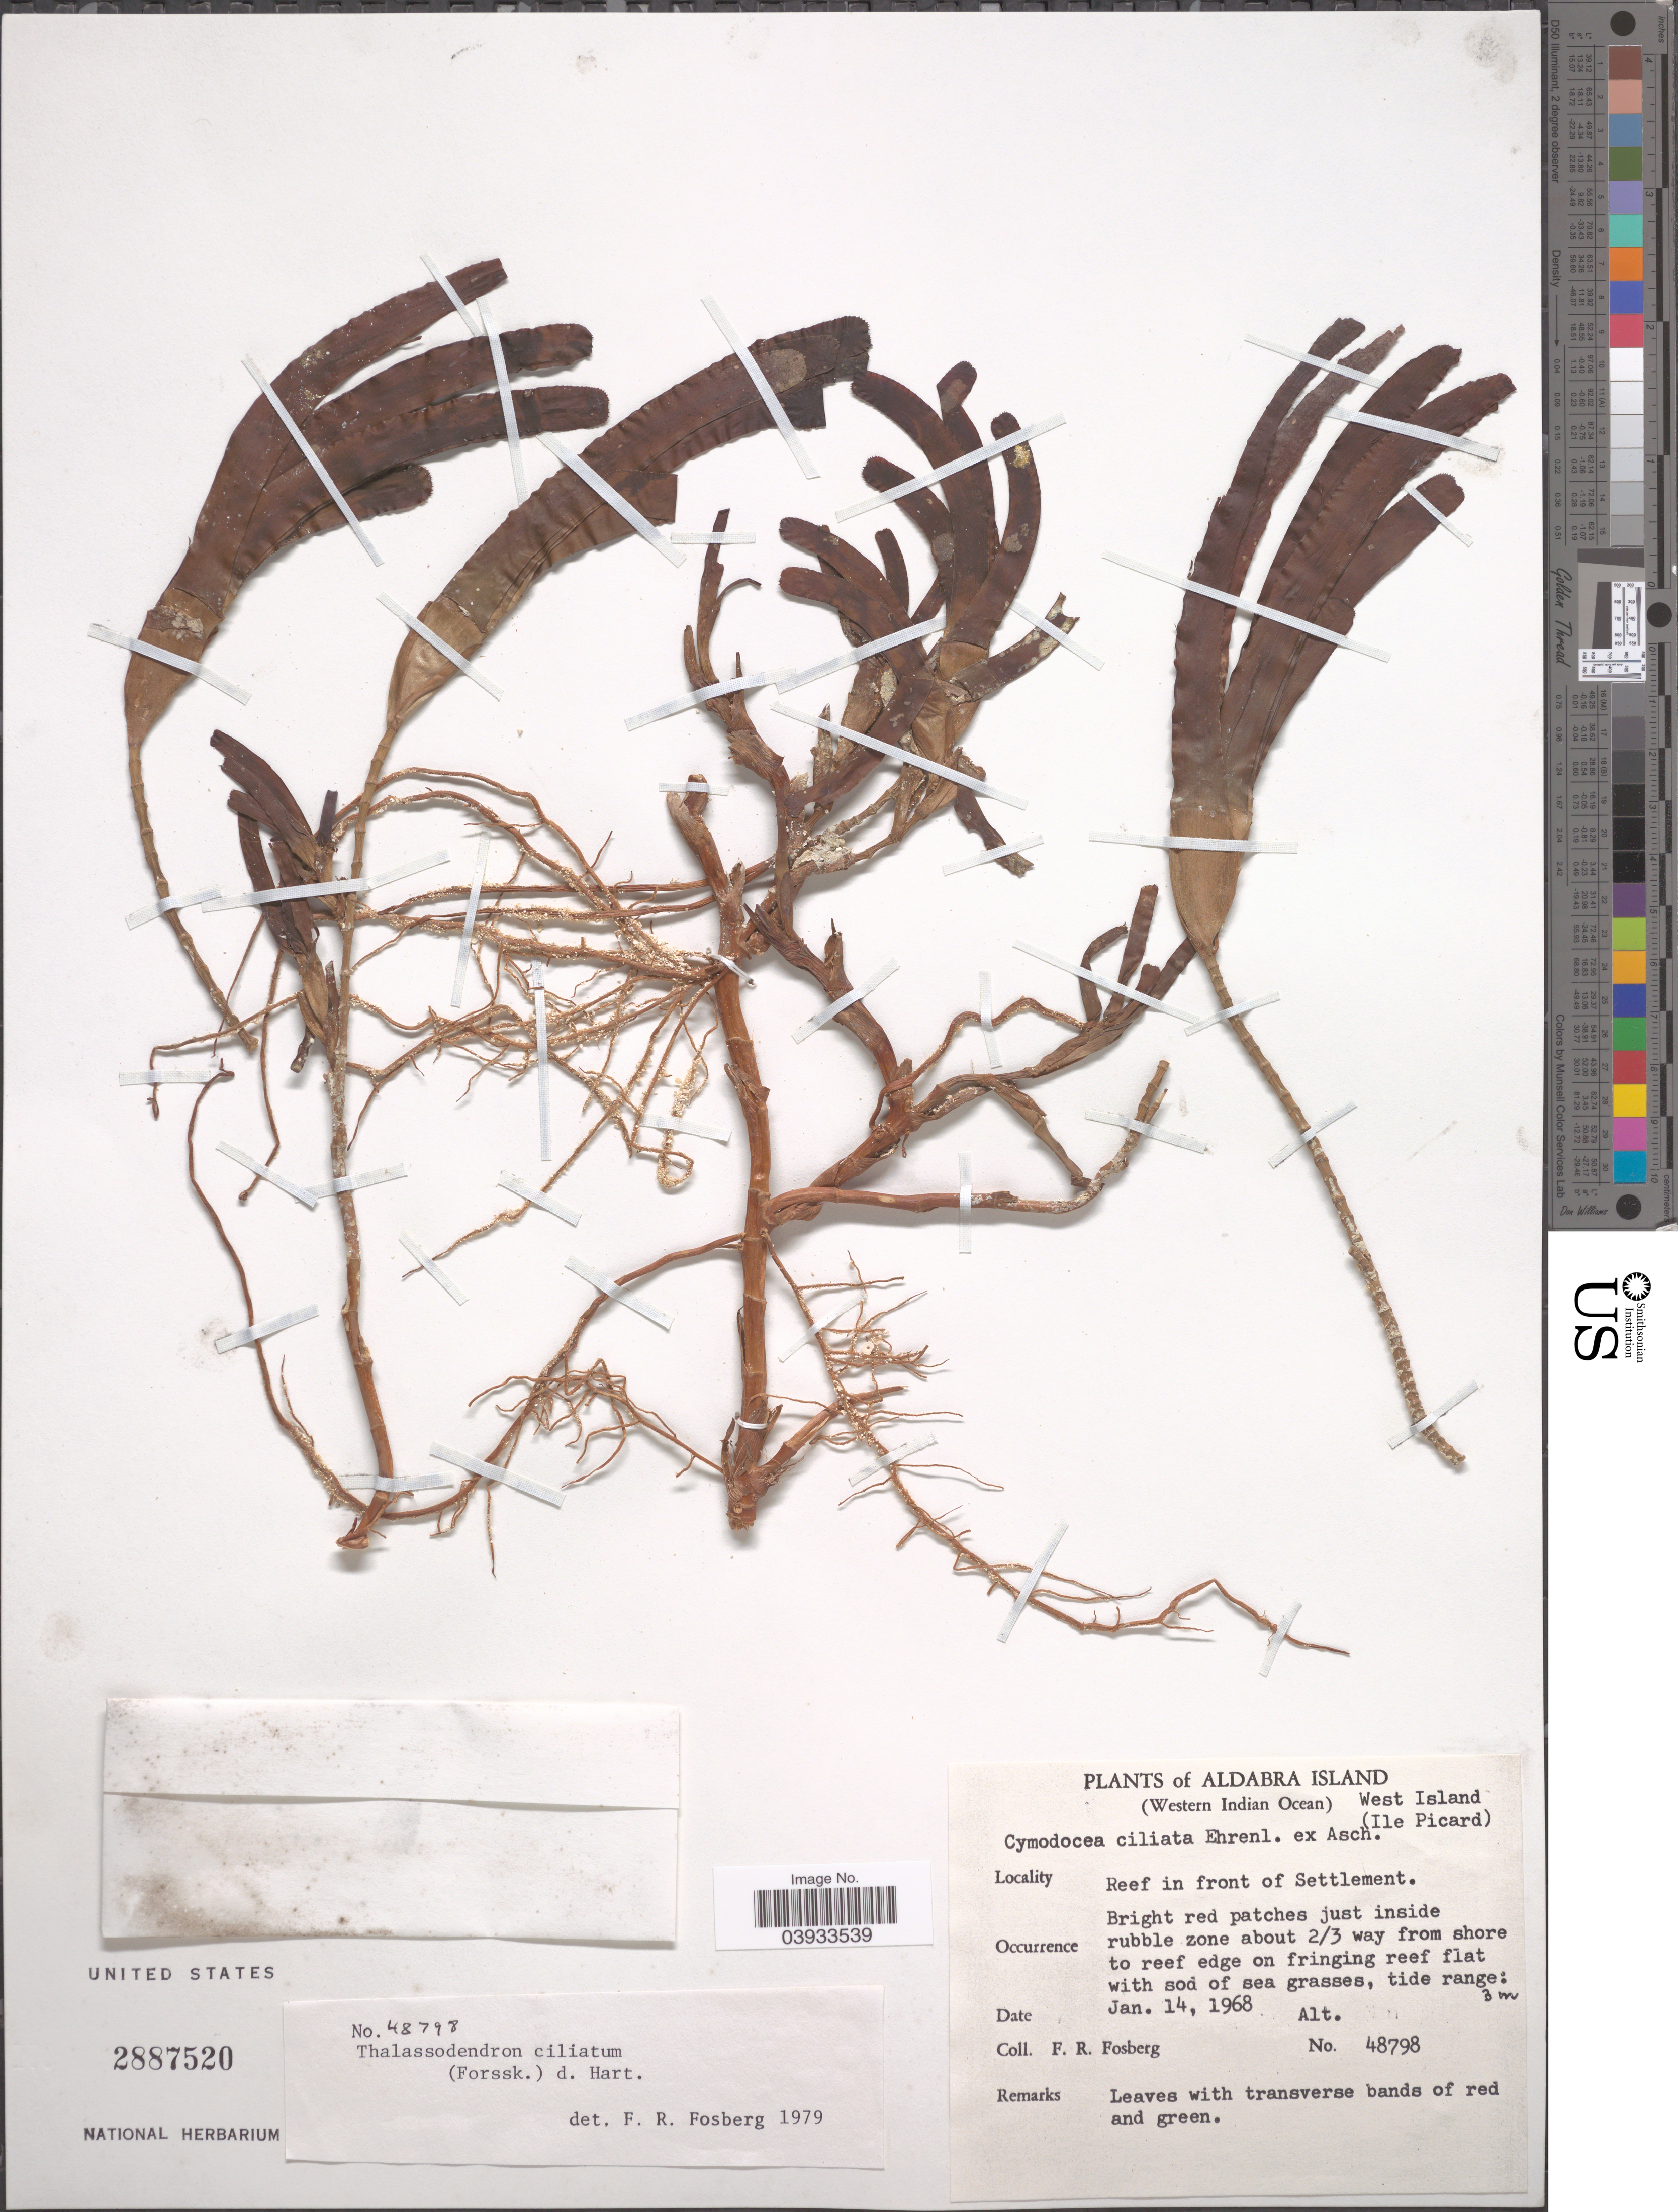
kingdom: Plantae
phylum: Tracheophyta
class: Liliopsida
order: Alismatales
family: Cymodoceaceae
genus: Thalassodendron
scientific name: Thalassodendron ciliatum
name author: (Forssk.) Hartog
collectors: F. R. Fosberg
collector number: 48798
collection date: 1968-01-14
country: Seychelles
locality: Aldabra Island. (Western Indian Ocean) West Island (Ile Picard). In front of Settlement.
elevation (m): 3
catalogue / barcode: US 2887520